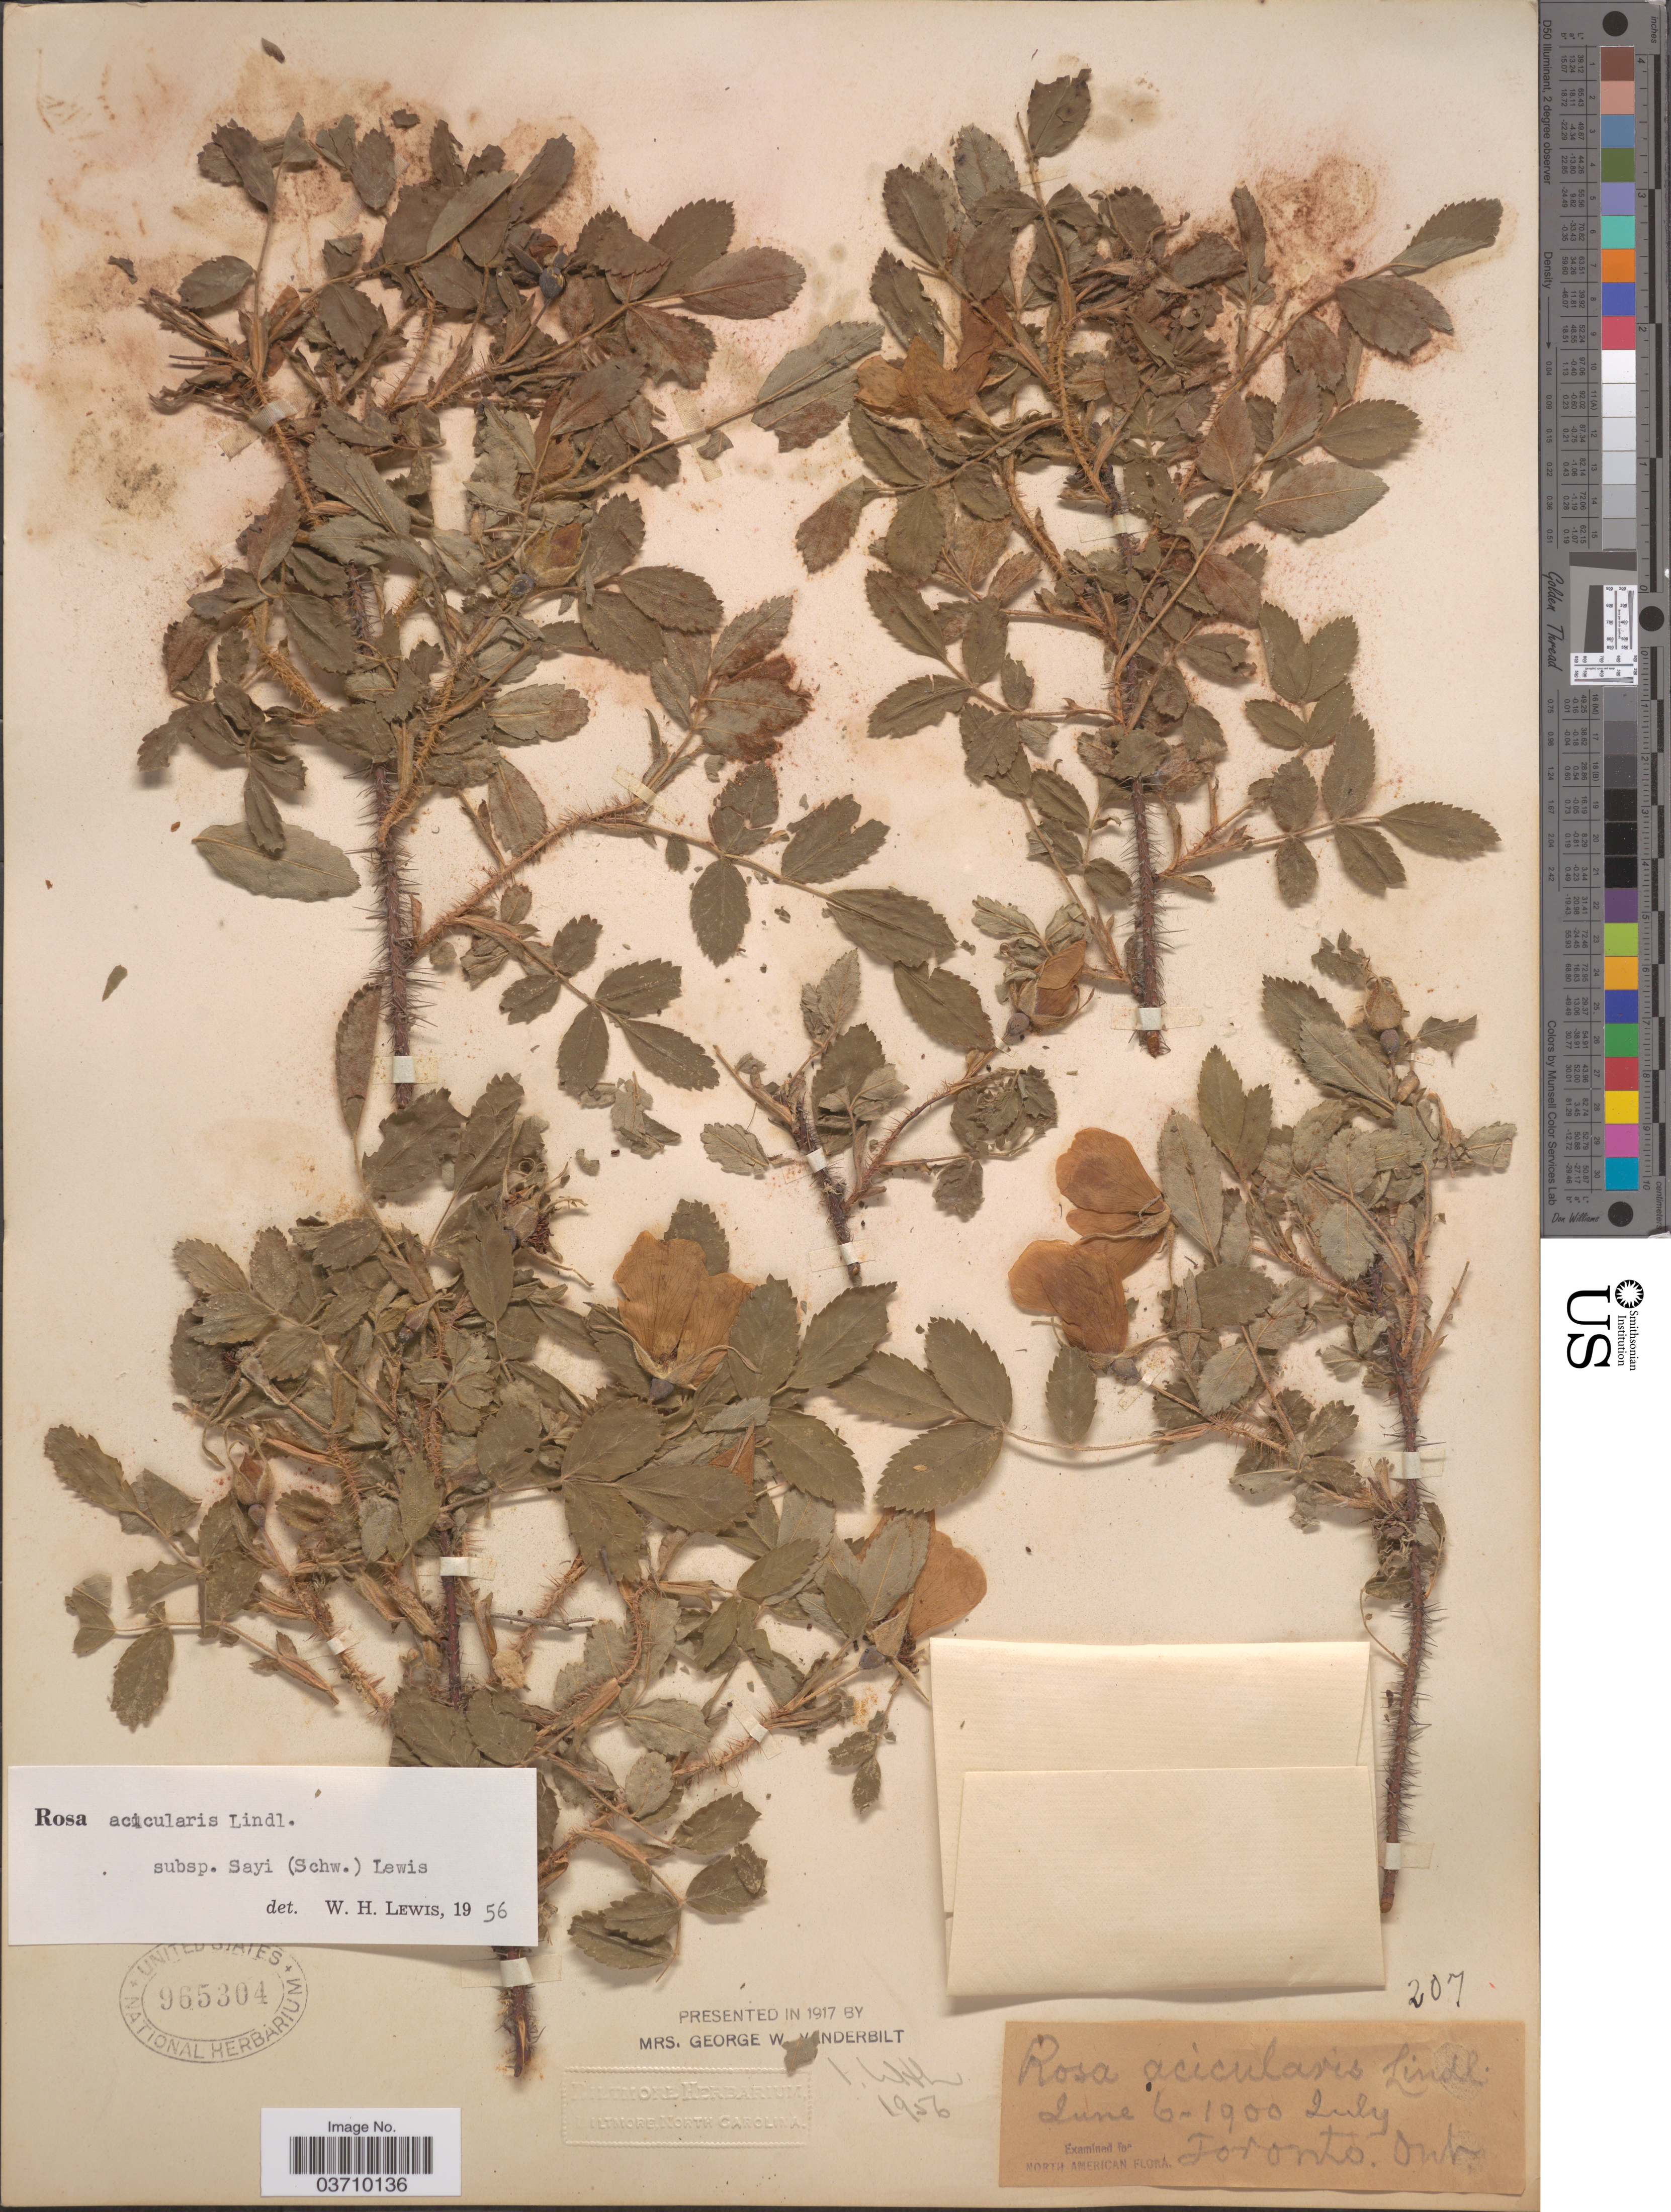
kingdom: Plantae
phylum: Tracheophyta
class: Magnoliopsida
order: Rosales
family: Rosaceae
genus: Rosa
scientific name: Rosa acicularis var. sayi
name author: (Schwein.) Rehder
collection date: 1900-06-06/1900-07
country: Canada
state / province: Ontario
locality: Toronto.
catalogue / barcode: US 965304